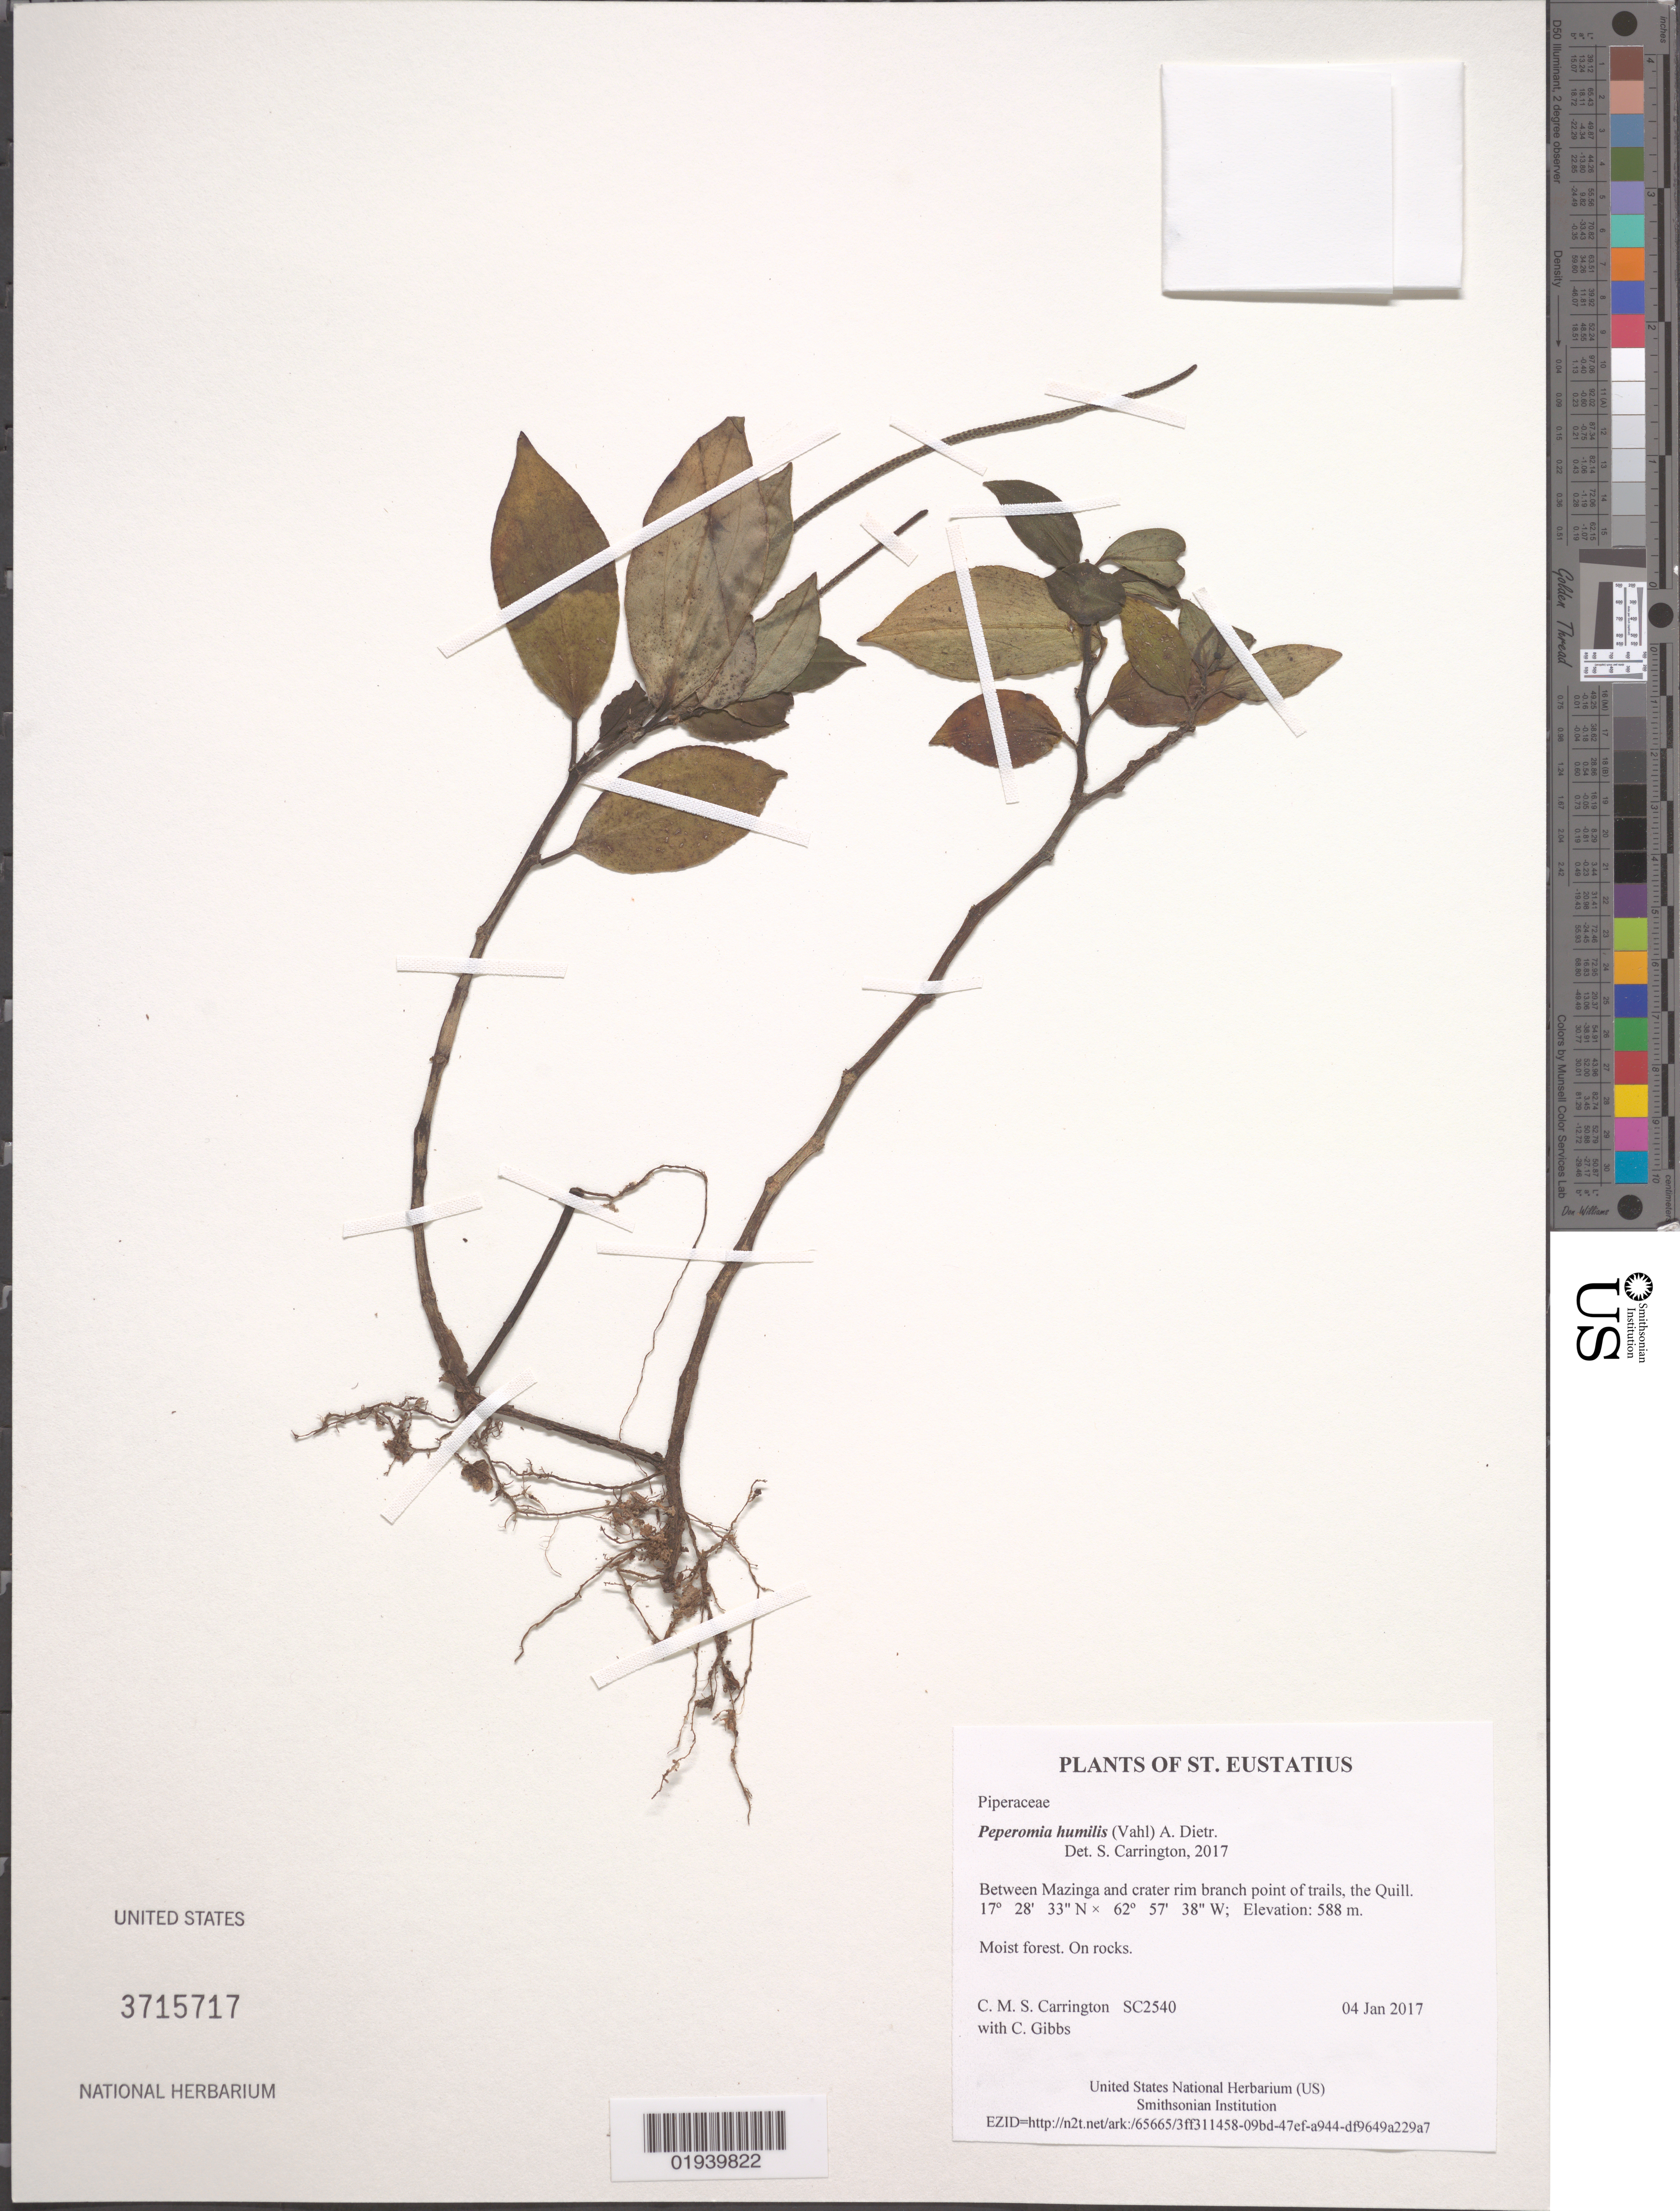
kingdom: Plantae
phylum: Tracheophyta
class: Magnoliopsida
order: Piperales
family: Piperaceae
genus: Peperomia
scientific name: Peperomia humilis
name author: (Vahl) A. Dietr.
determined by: Carrington, C. M. S.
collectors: C. M. S. Carrington & C. Gibbs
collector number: SC2540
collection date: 2017-01-04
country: Netherlands Antilles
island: St. Eustatius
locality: Between Mazinga and crater rim branch point of trails, the Quill.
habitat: Moist forest. On rocks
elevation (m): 588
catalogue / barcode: US 3715717